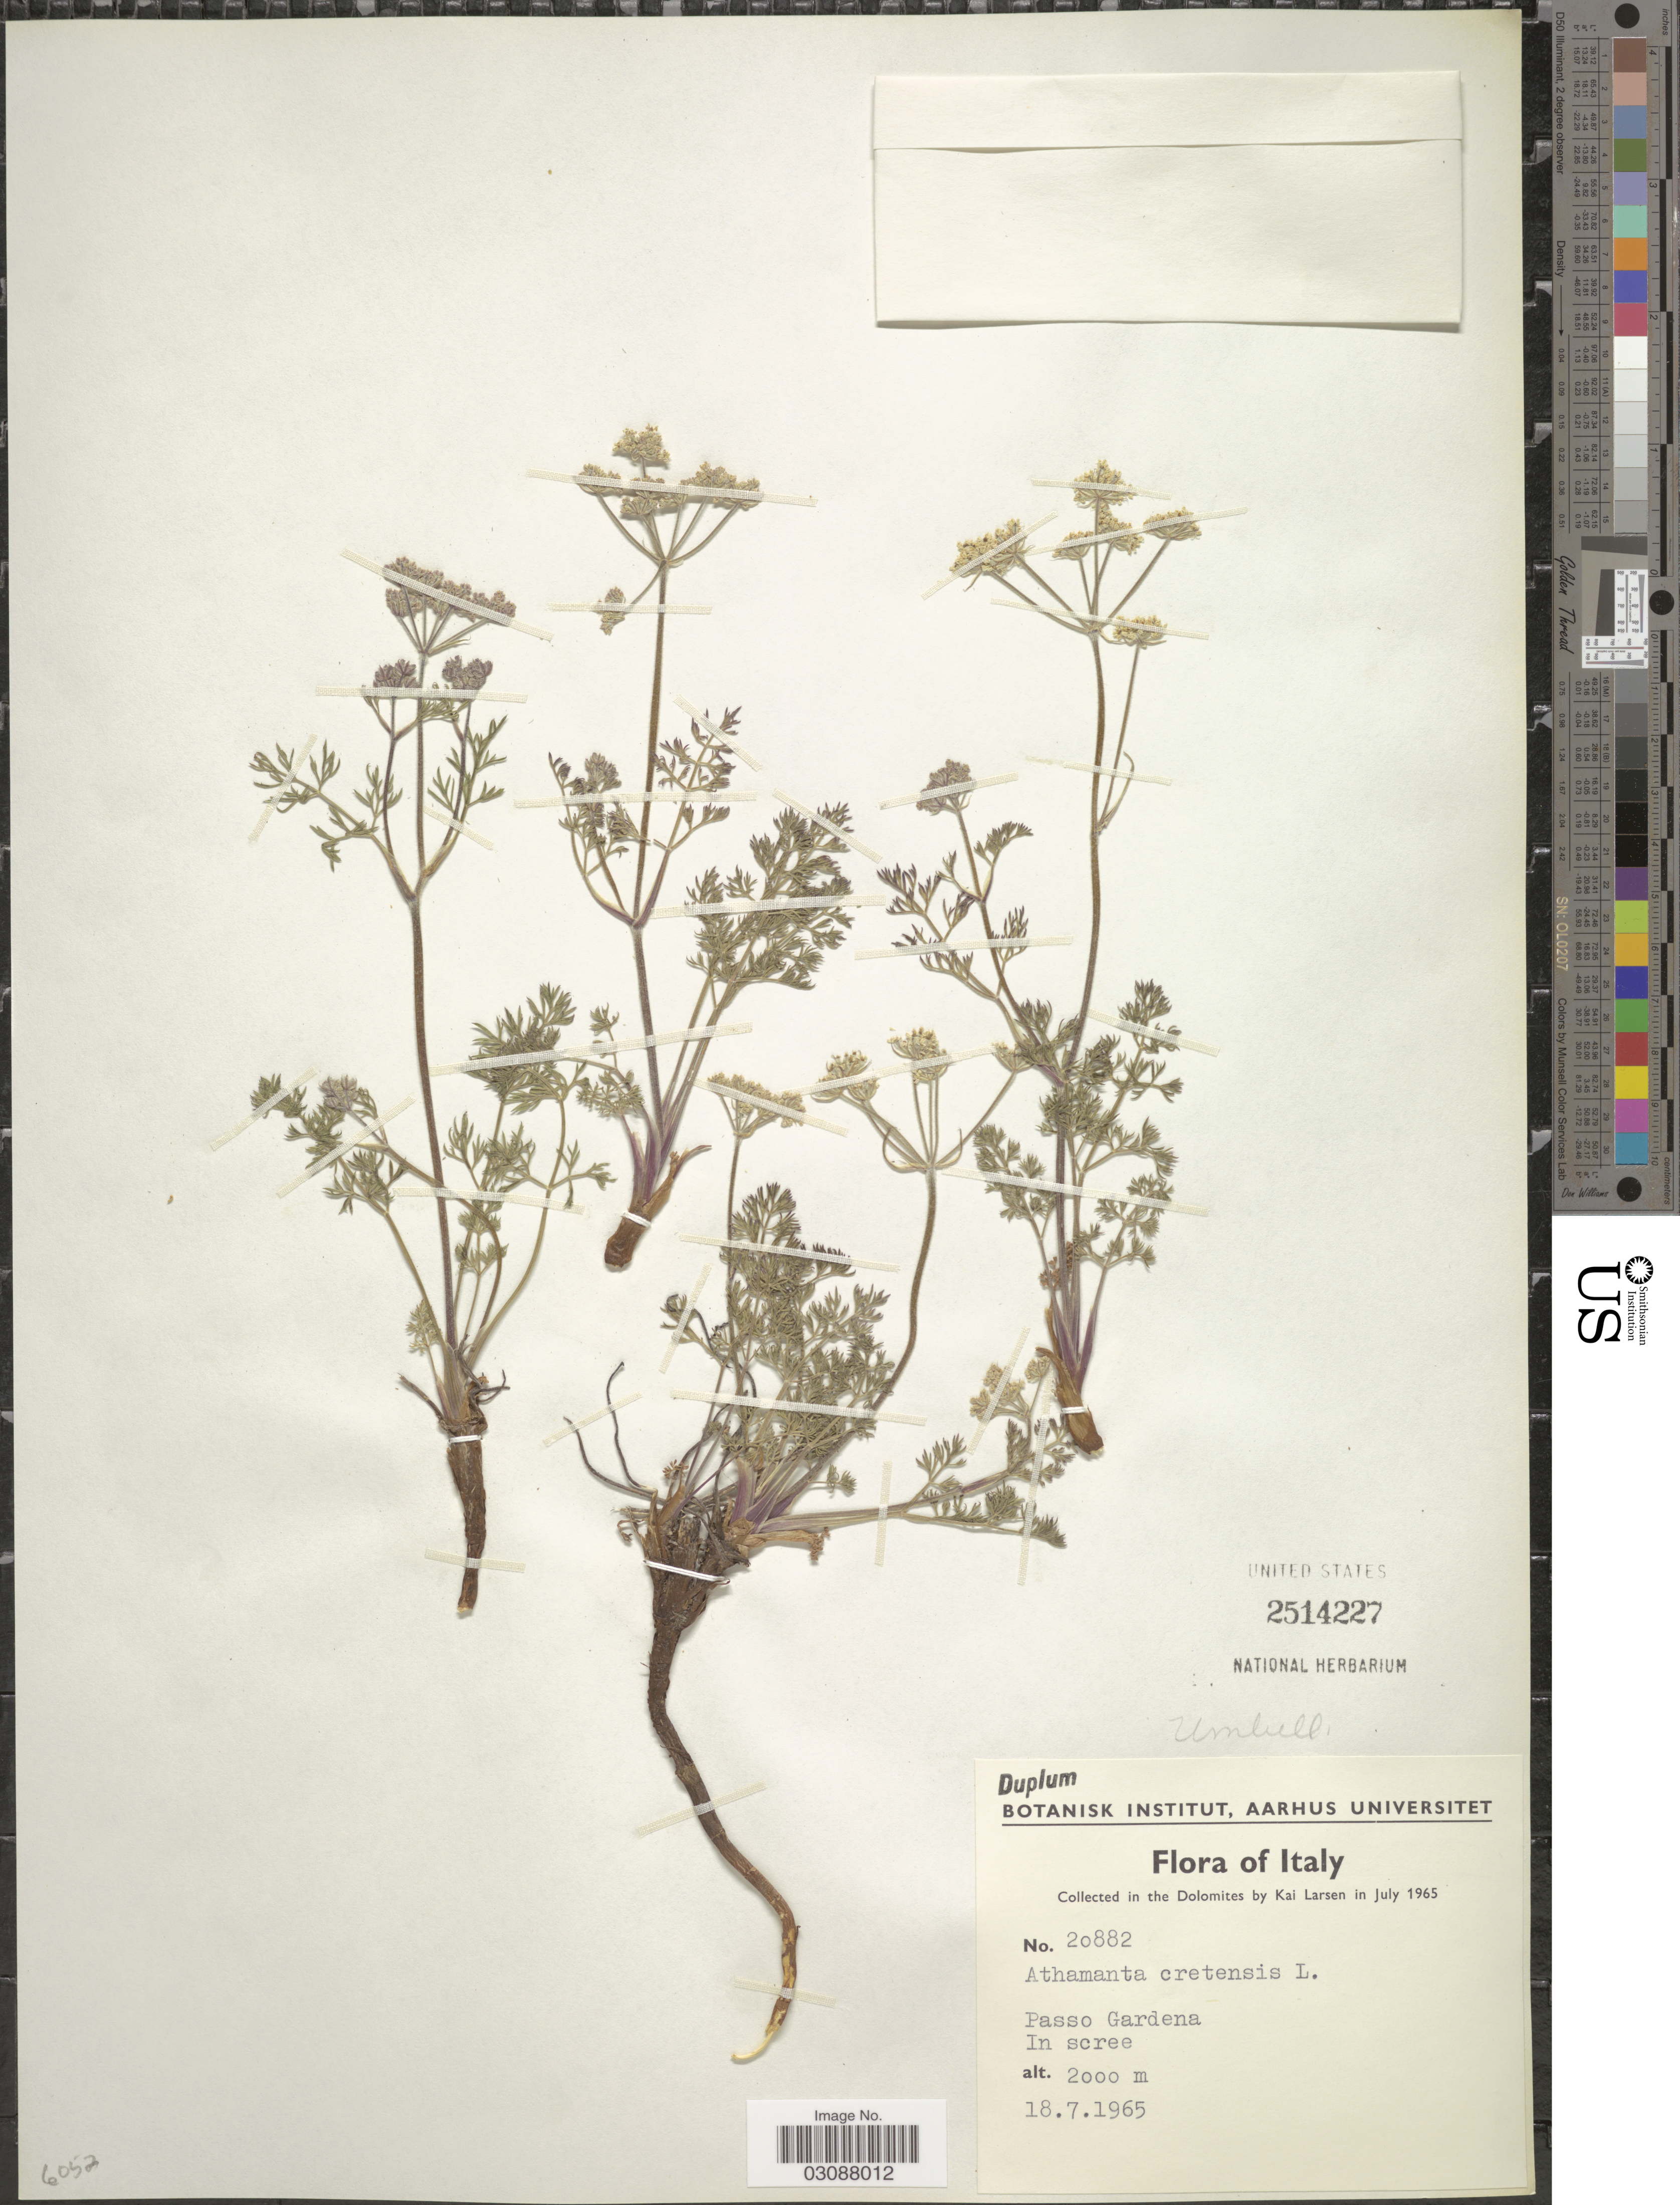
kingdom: Plantae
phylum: Tracheophyta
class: Magnoliopsida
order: Apiales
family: Apiaceae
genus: Athamanta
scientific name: Athamanta cretensis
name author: L.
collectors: K. Larsen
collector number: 20882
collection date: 1965-07-18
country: Italy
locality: In the Dolomites. Passo Gardena. In scree.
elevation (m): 2000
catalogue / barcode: US 2514227